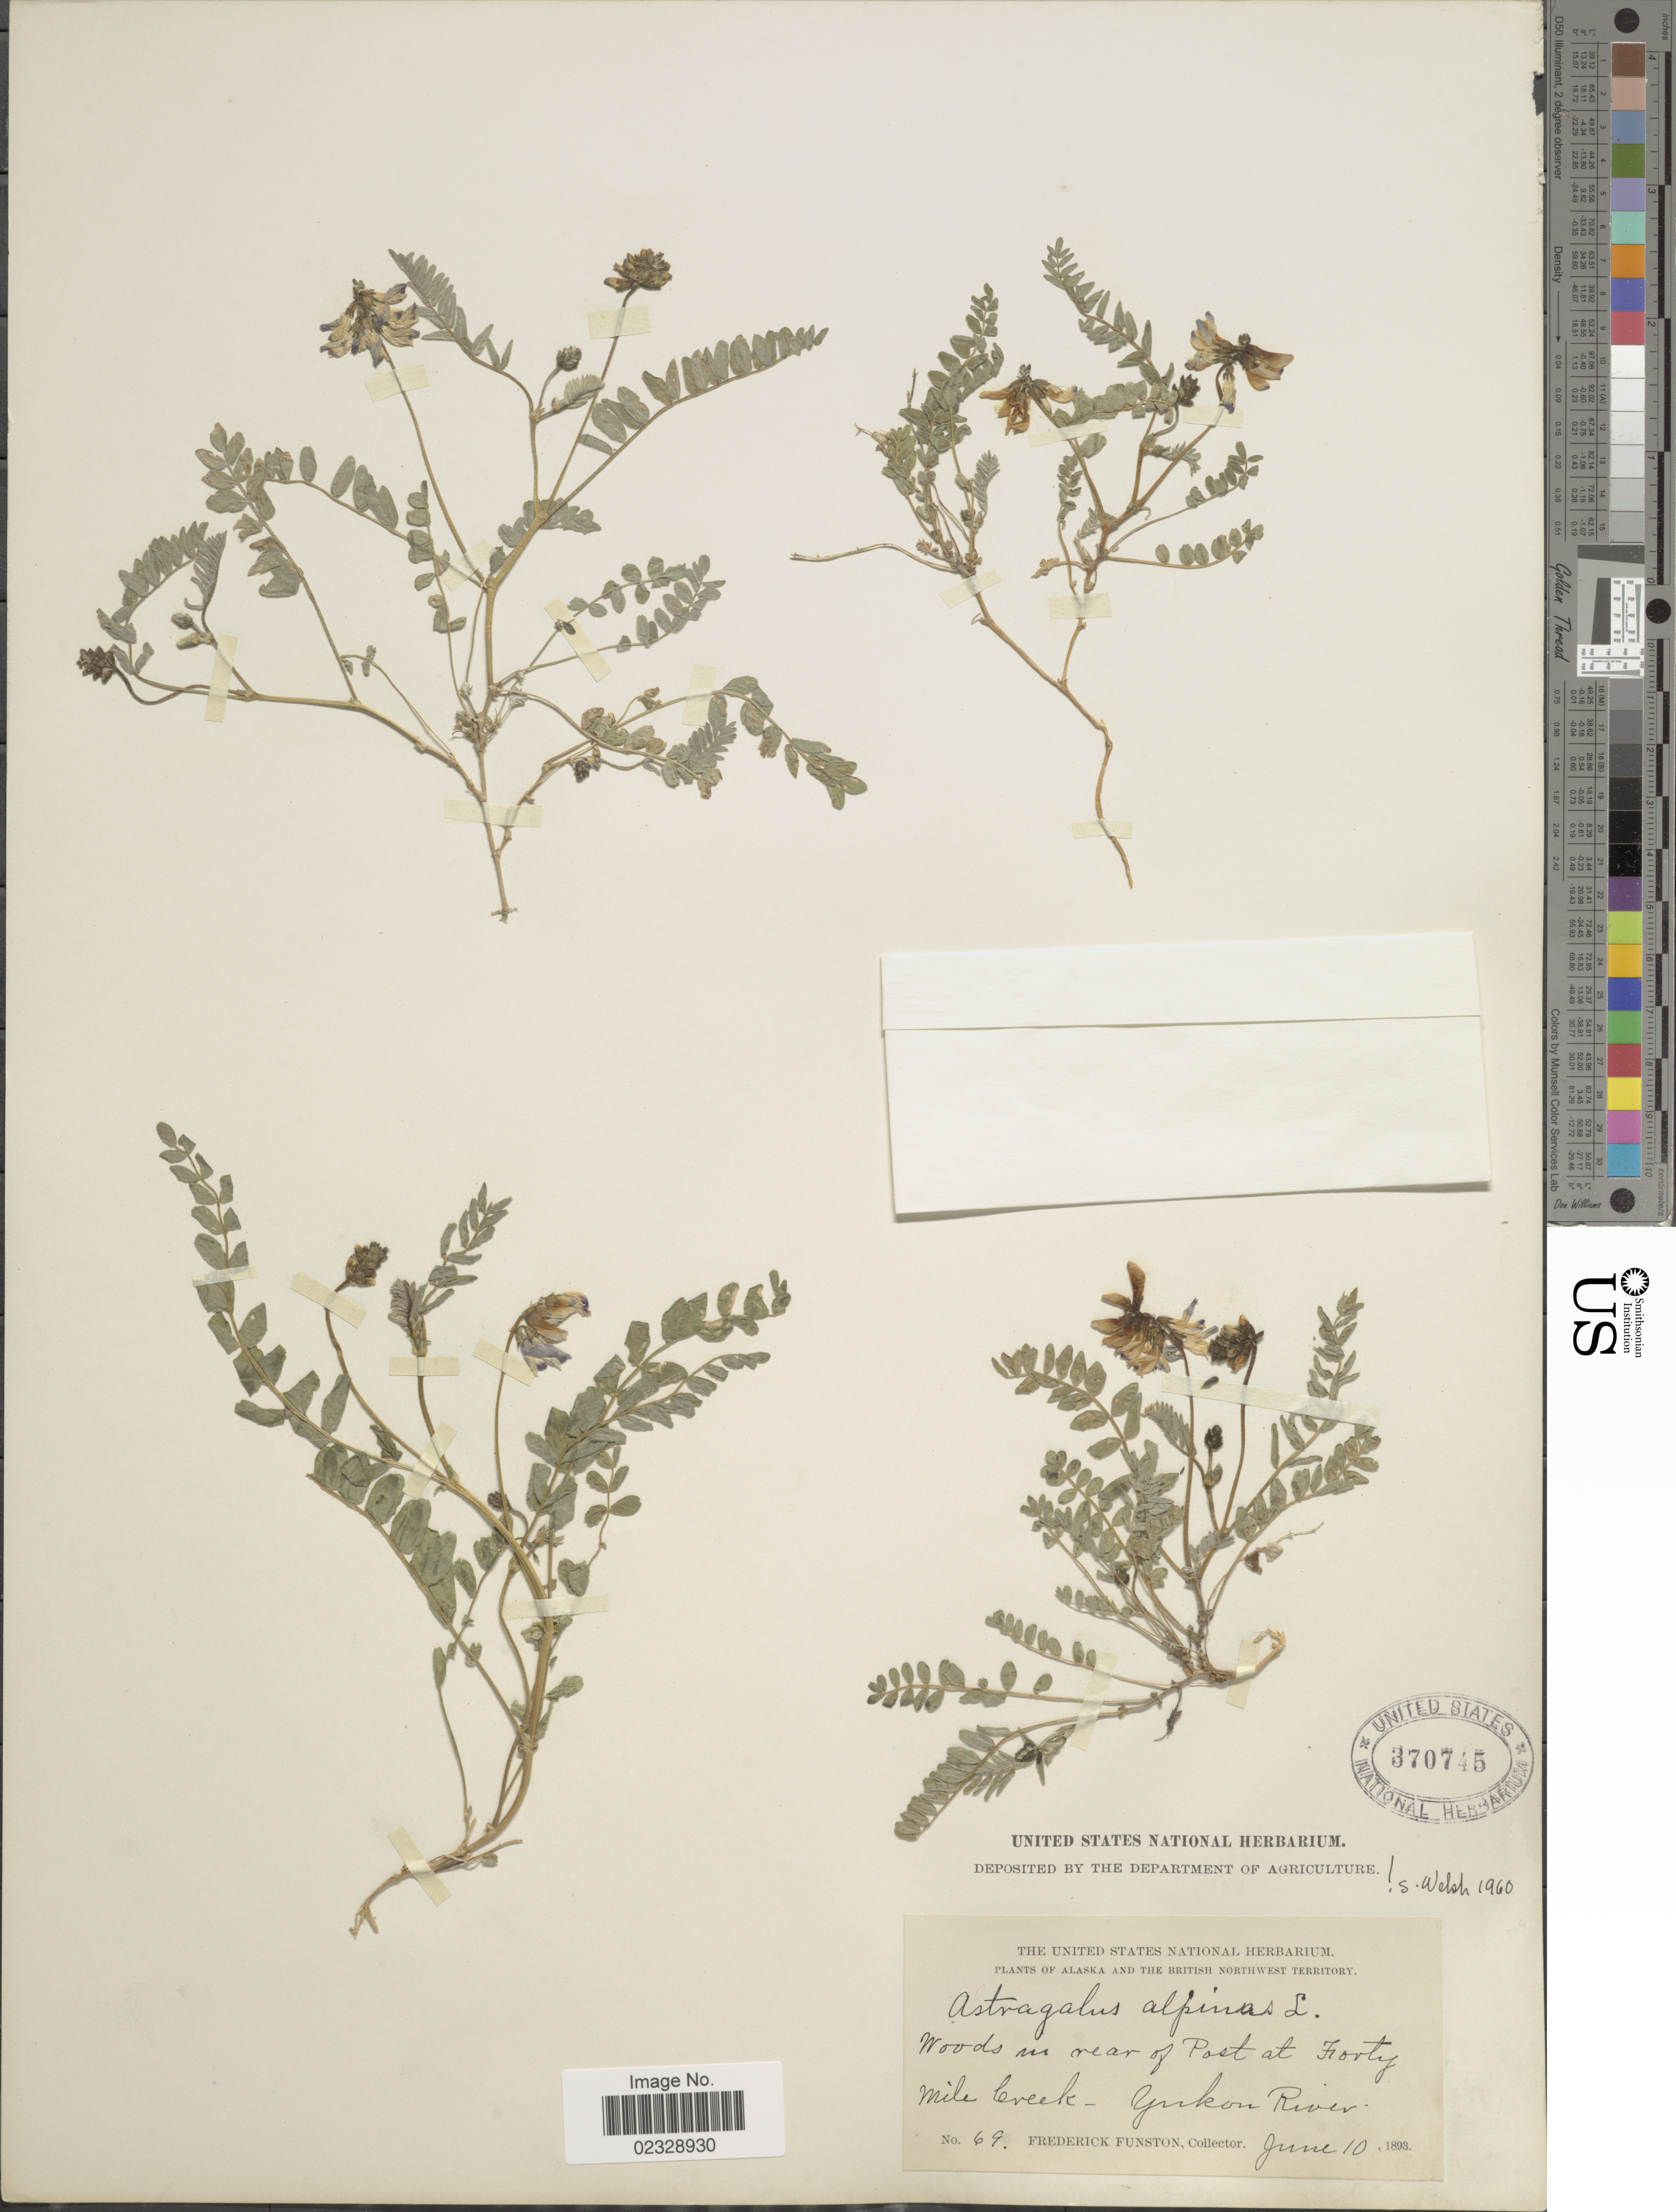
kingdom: Plantae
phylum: Tracheophyta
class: Magnoliopsida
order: Fabales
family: Fabaceae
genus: Astragalus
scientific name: Astragalus alpinus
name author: L.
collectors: F. Funston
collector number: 69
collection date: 1893-06-10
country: Canada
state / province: Yukon Territory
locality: Woods in near of Post at Forty Mile Creek - Yukon River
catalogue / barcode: US 370745